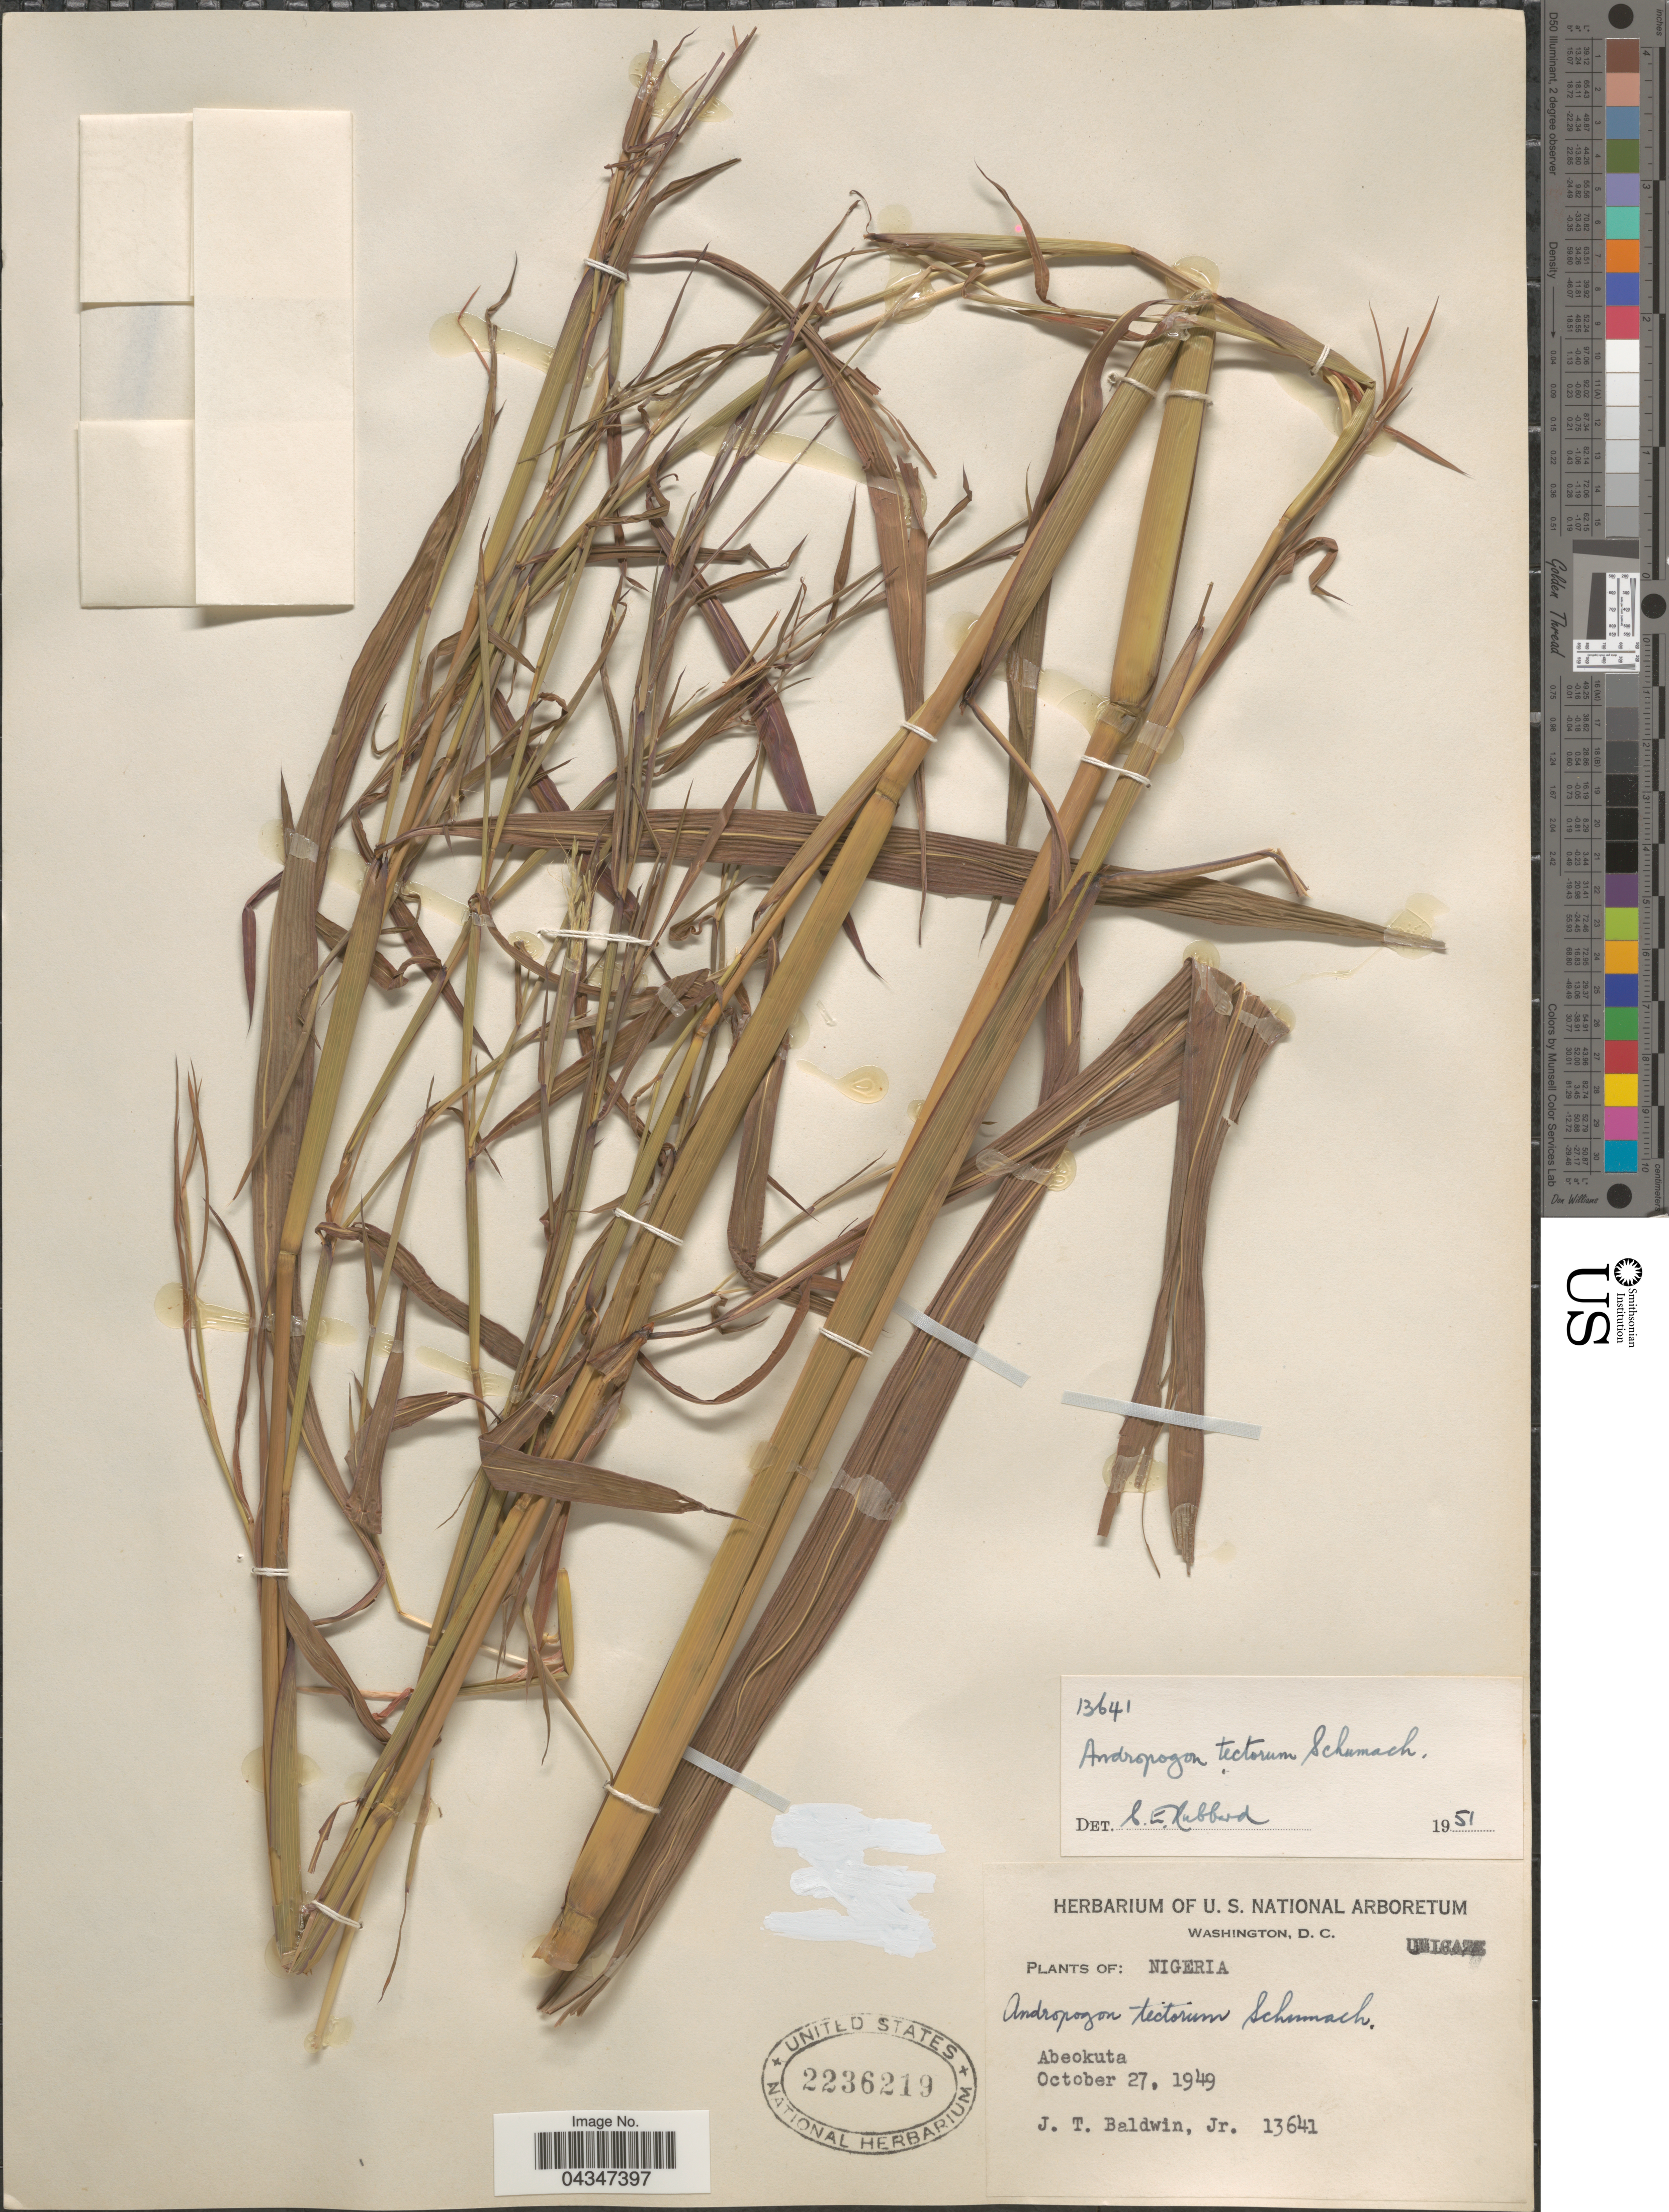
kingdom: Plantae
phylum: Tracheophyta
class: Liliopsida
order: Poales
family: Poaceae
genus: Andropogon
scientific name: Andropogon tectorum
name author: Schumach. & Thonn.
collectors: J. T. Baldwin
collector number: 13641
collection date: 1949-10-27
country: Nigeria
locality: Abeokuta.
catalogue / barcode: US 2236219